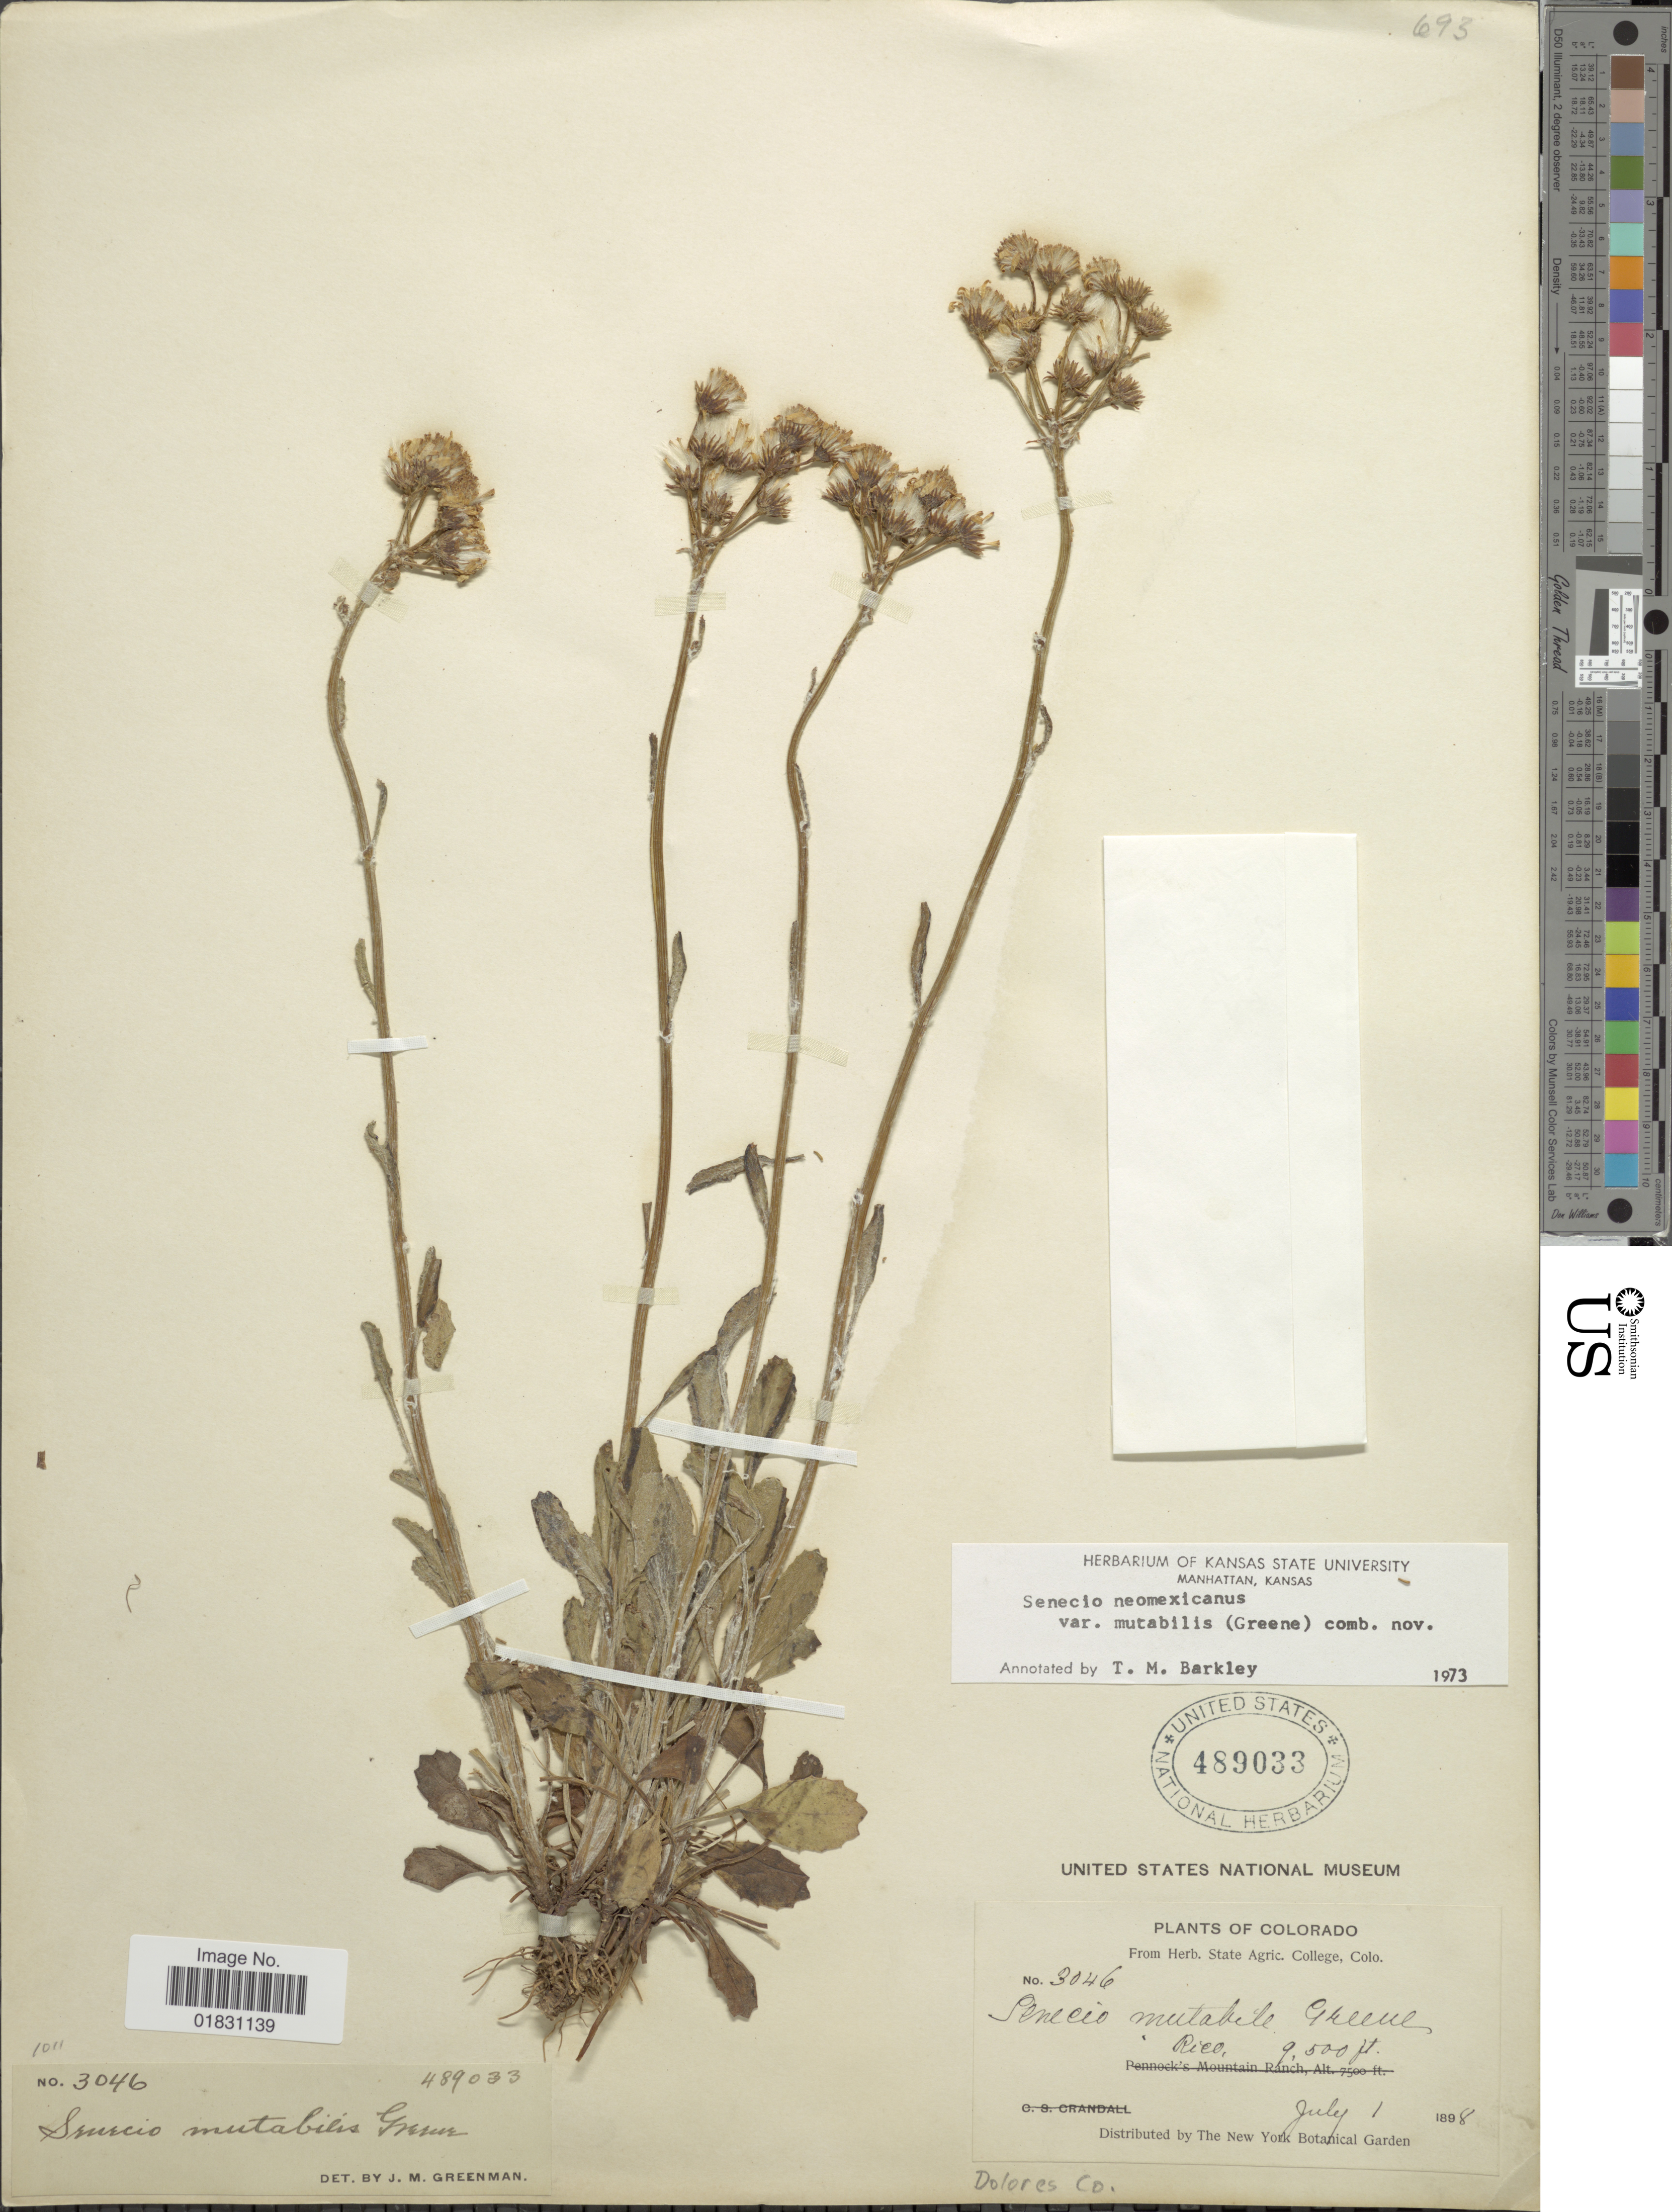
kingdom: Plantae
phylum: Tracheophyta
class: Magnoliopsida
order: Asterales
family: Asteraceae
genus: Packera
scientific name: Packera neomexicana var. mutabilis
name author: (Greene) W.A. Weber & Á. Löve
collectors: ex herb. State Agric. College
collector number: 3046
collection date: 1898-07-01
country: United States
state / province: Colorado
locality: Rico, Dolores Co.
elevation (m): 2896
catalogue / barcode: US 489033